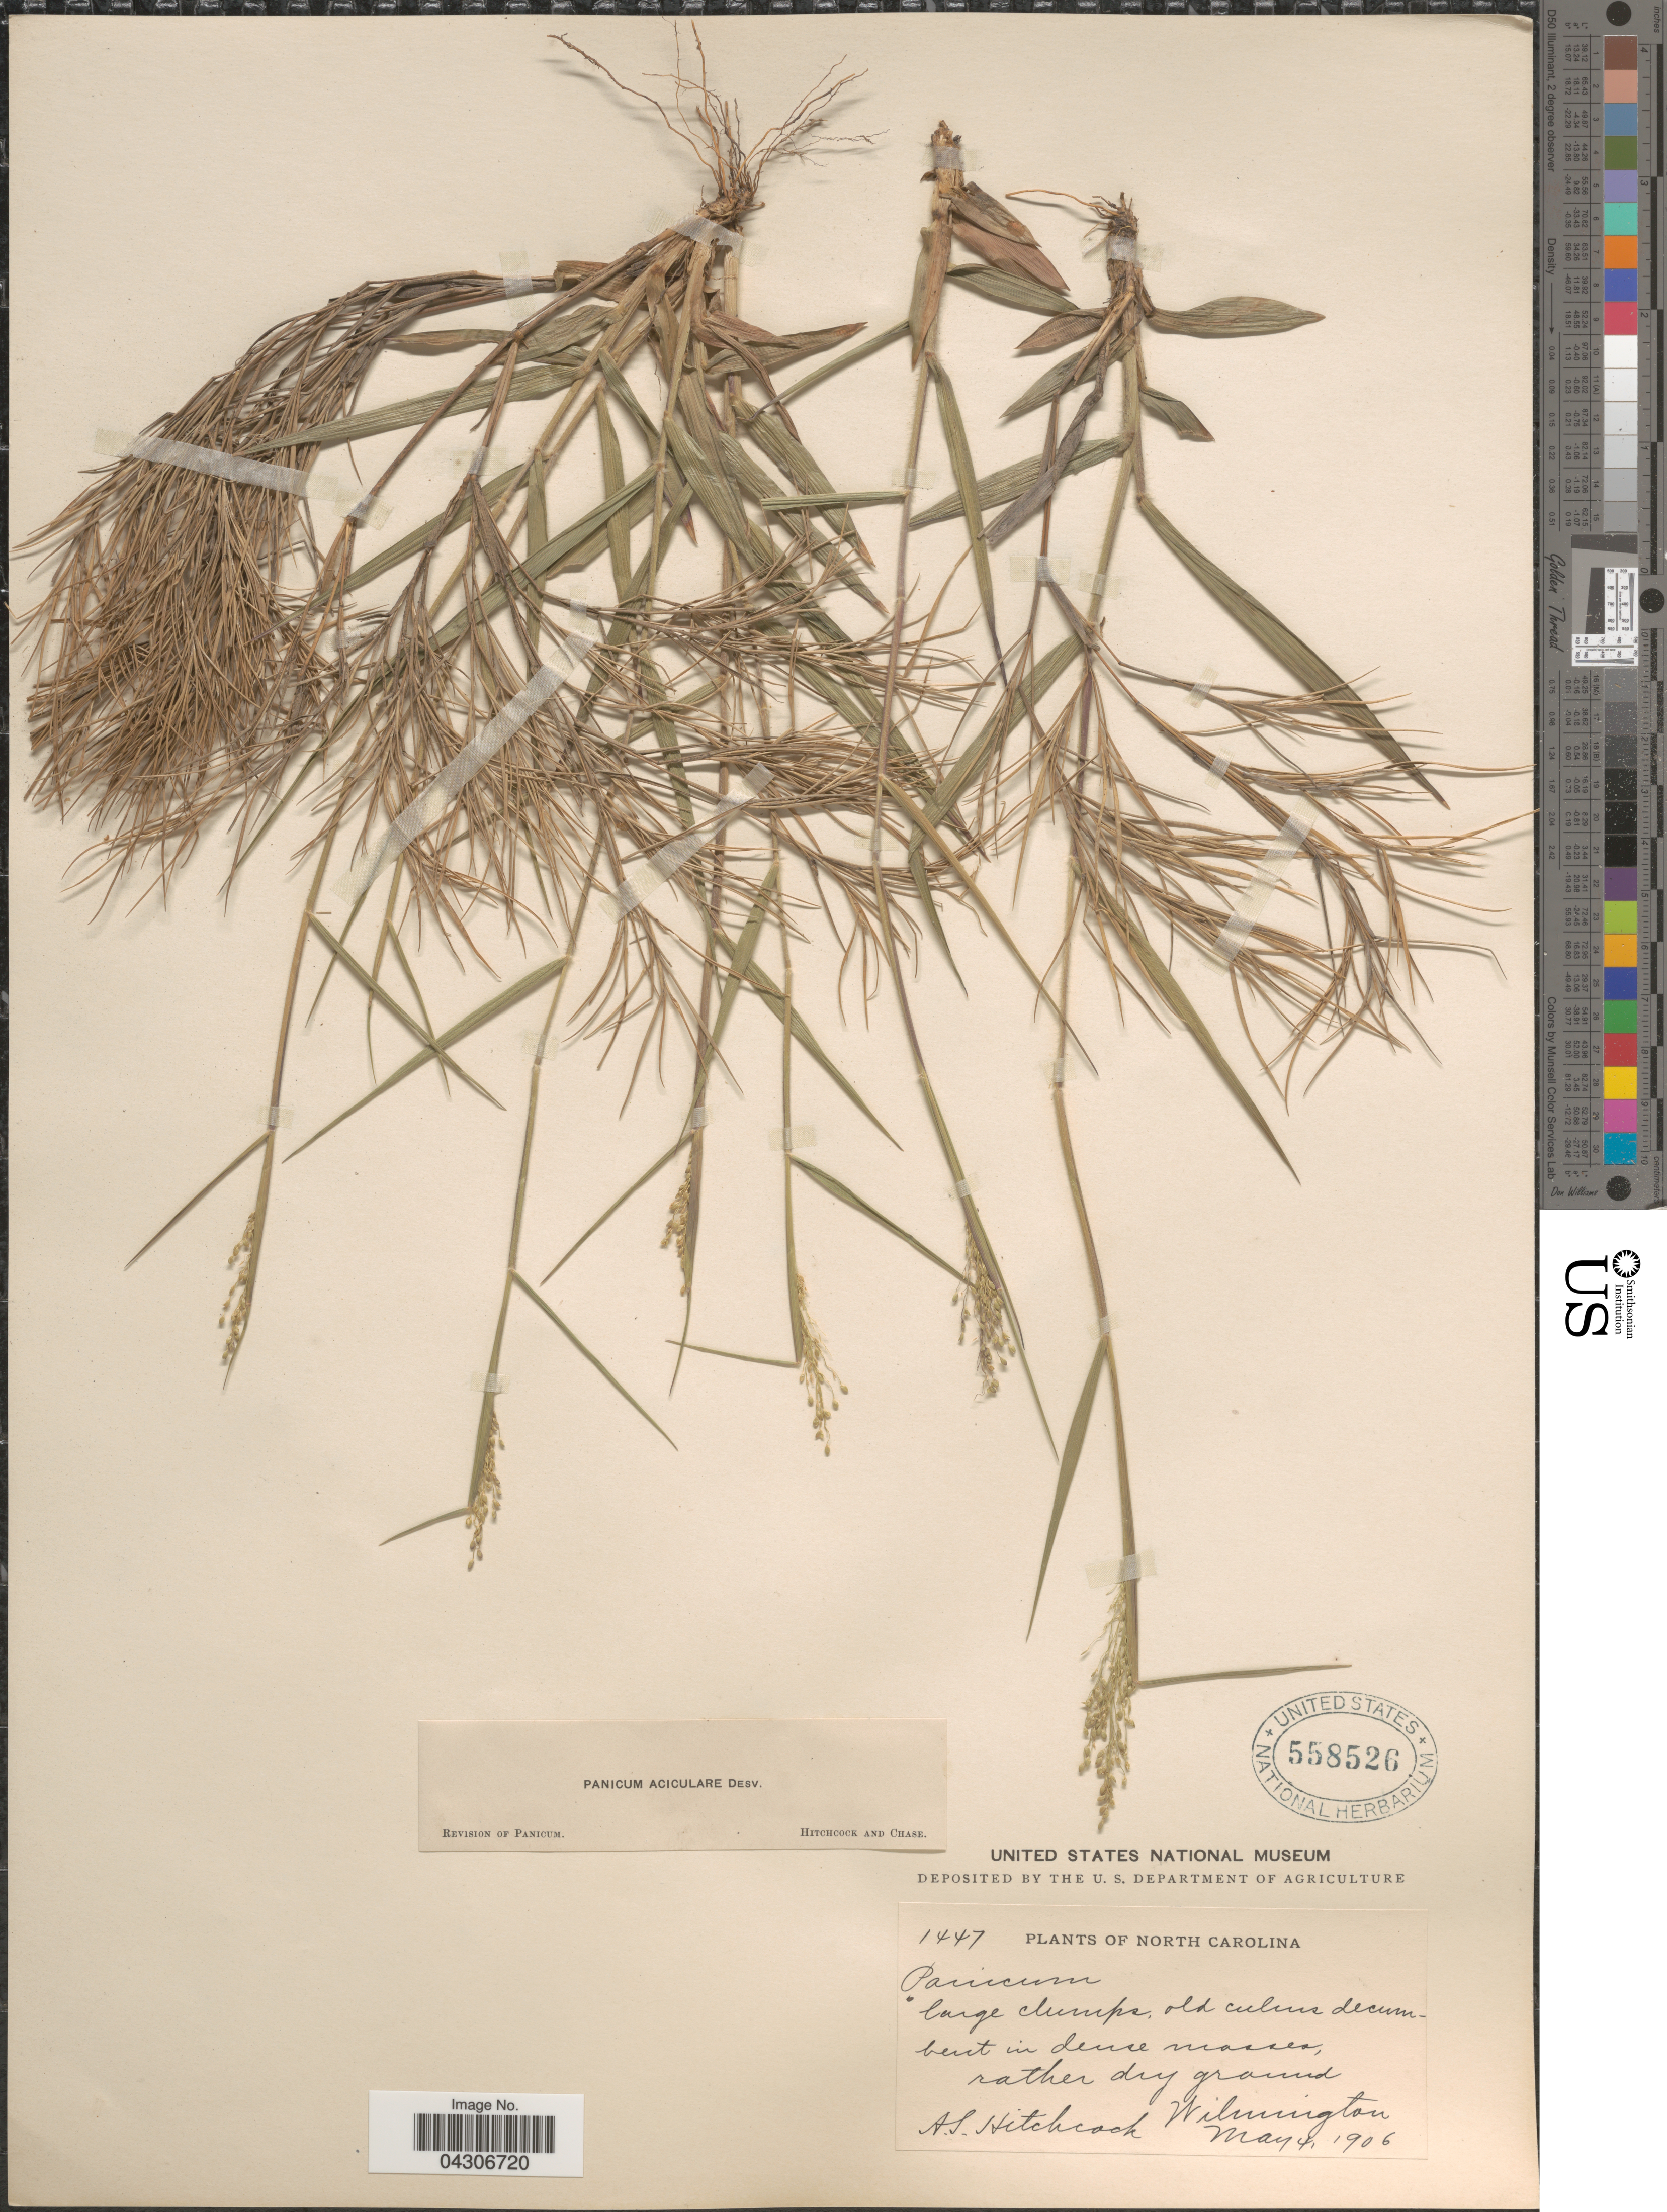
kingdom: Plantae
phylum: Tracheophyta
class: Liliopsida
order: Poales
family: Poaceae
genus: Dichanthelium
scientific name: Dichanthelium aciculare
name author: (Desv. ex Poir.) Gould & C.A. Clark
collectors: A. S. Hitchcock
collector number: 1447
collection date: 1906-05-04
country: United States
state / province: North Carolina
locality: Wilmington.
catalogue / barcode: US 558526